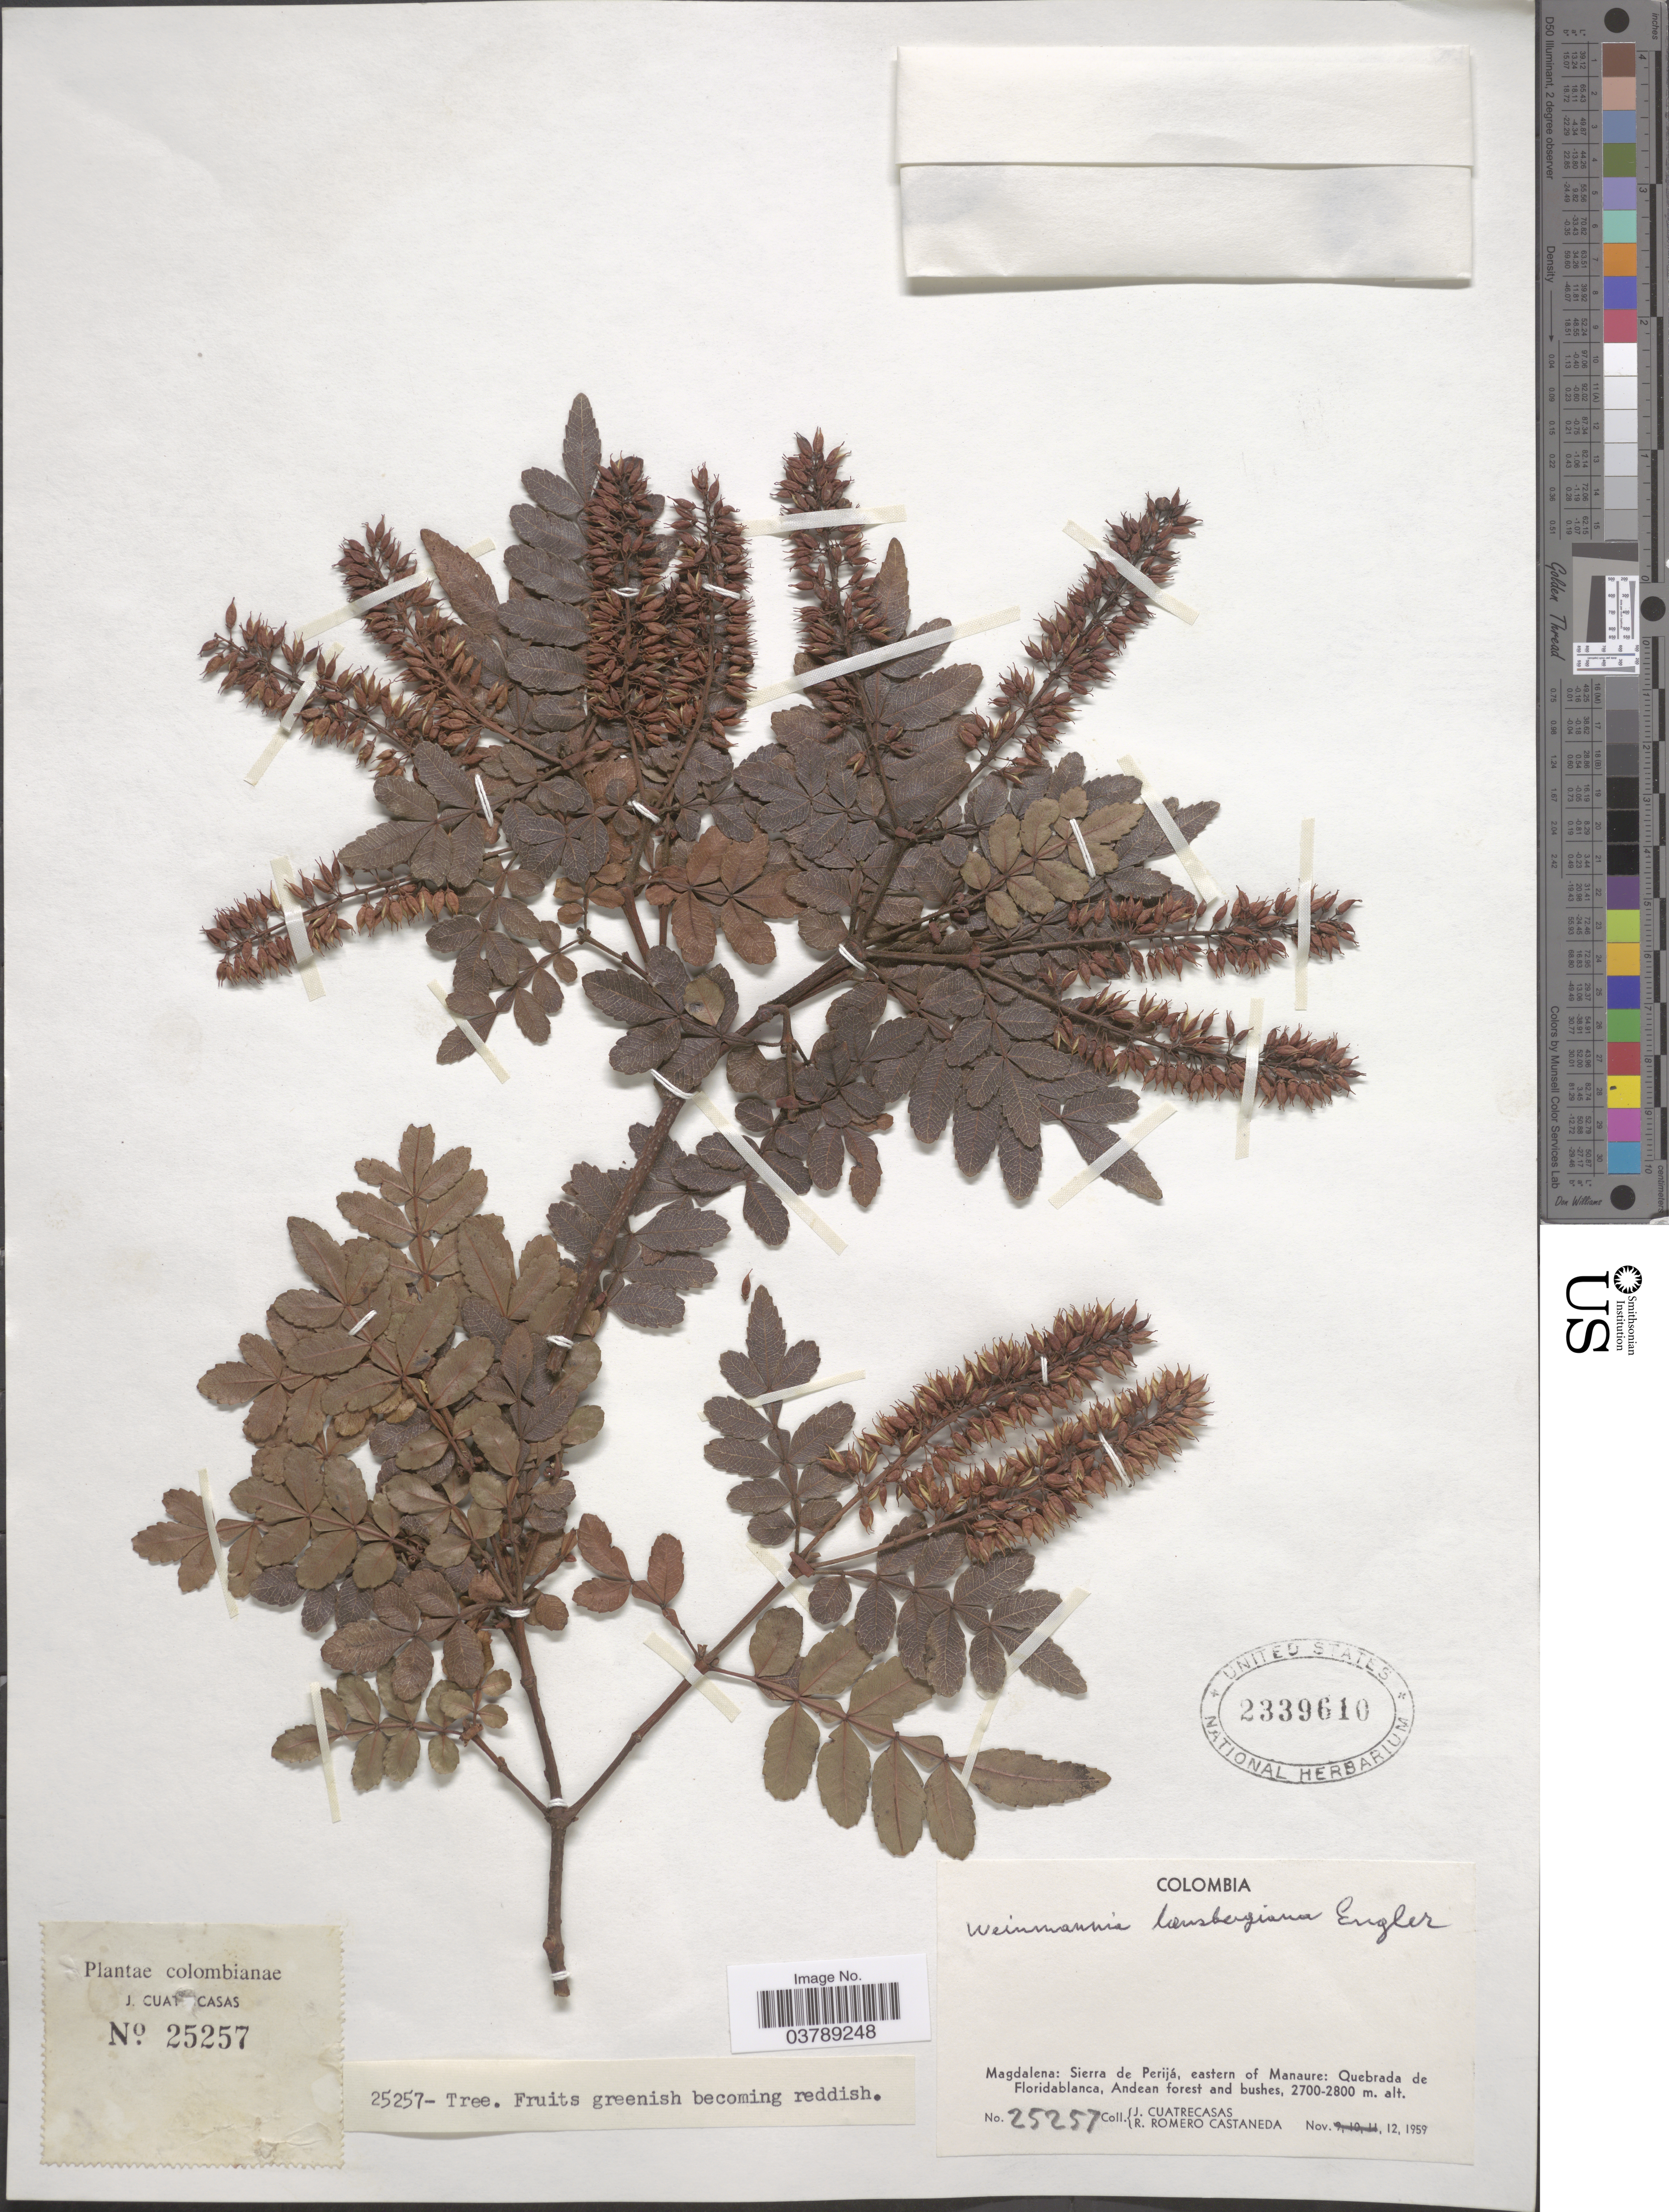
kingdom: Plantae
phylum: Tracheophyta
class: Magnoliopsida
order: Oxalidales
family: Cunoniaceae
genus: Weinmannia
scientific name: Weinmannia lansbergiana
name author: Engl.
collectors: J. Cuatrecasas & R. Romero Castañeda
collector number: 25257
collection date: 1959-11-12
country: Colombia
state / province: Magdalena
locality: Sierra de Perijá, eastern of Manaure: Quebrada de Floridablanca, Andean forest and bushes.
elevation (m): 2700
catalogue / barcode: US 2339610